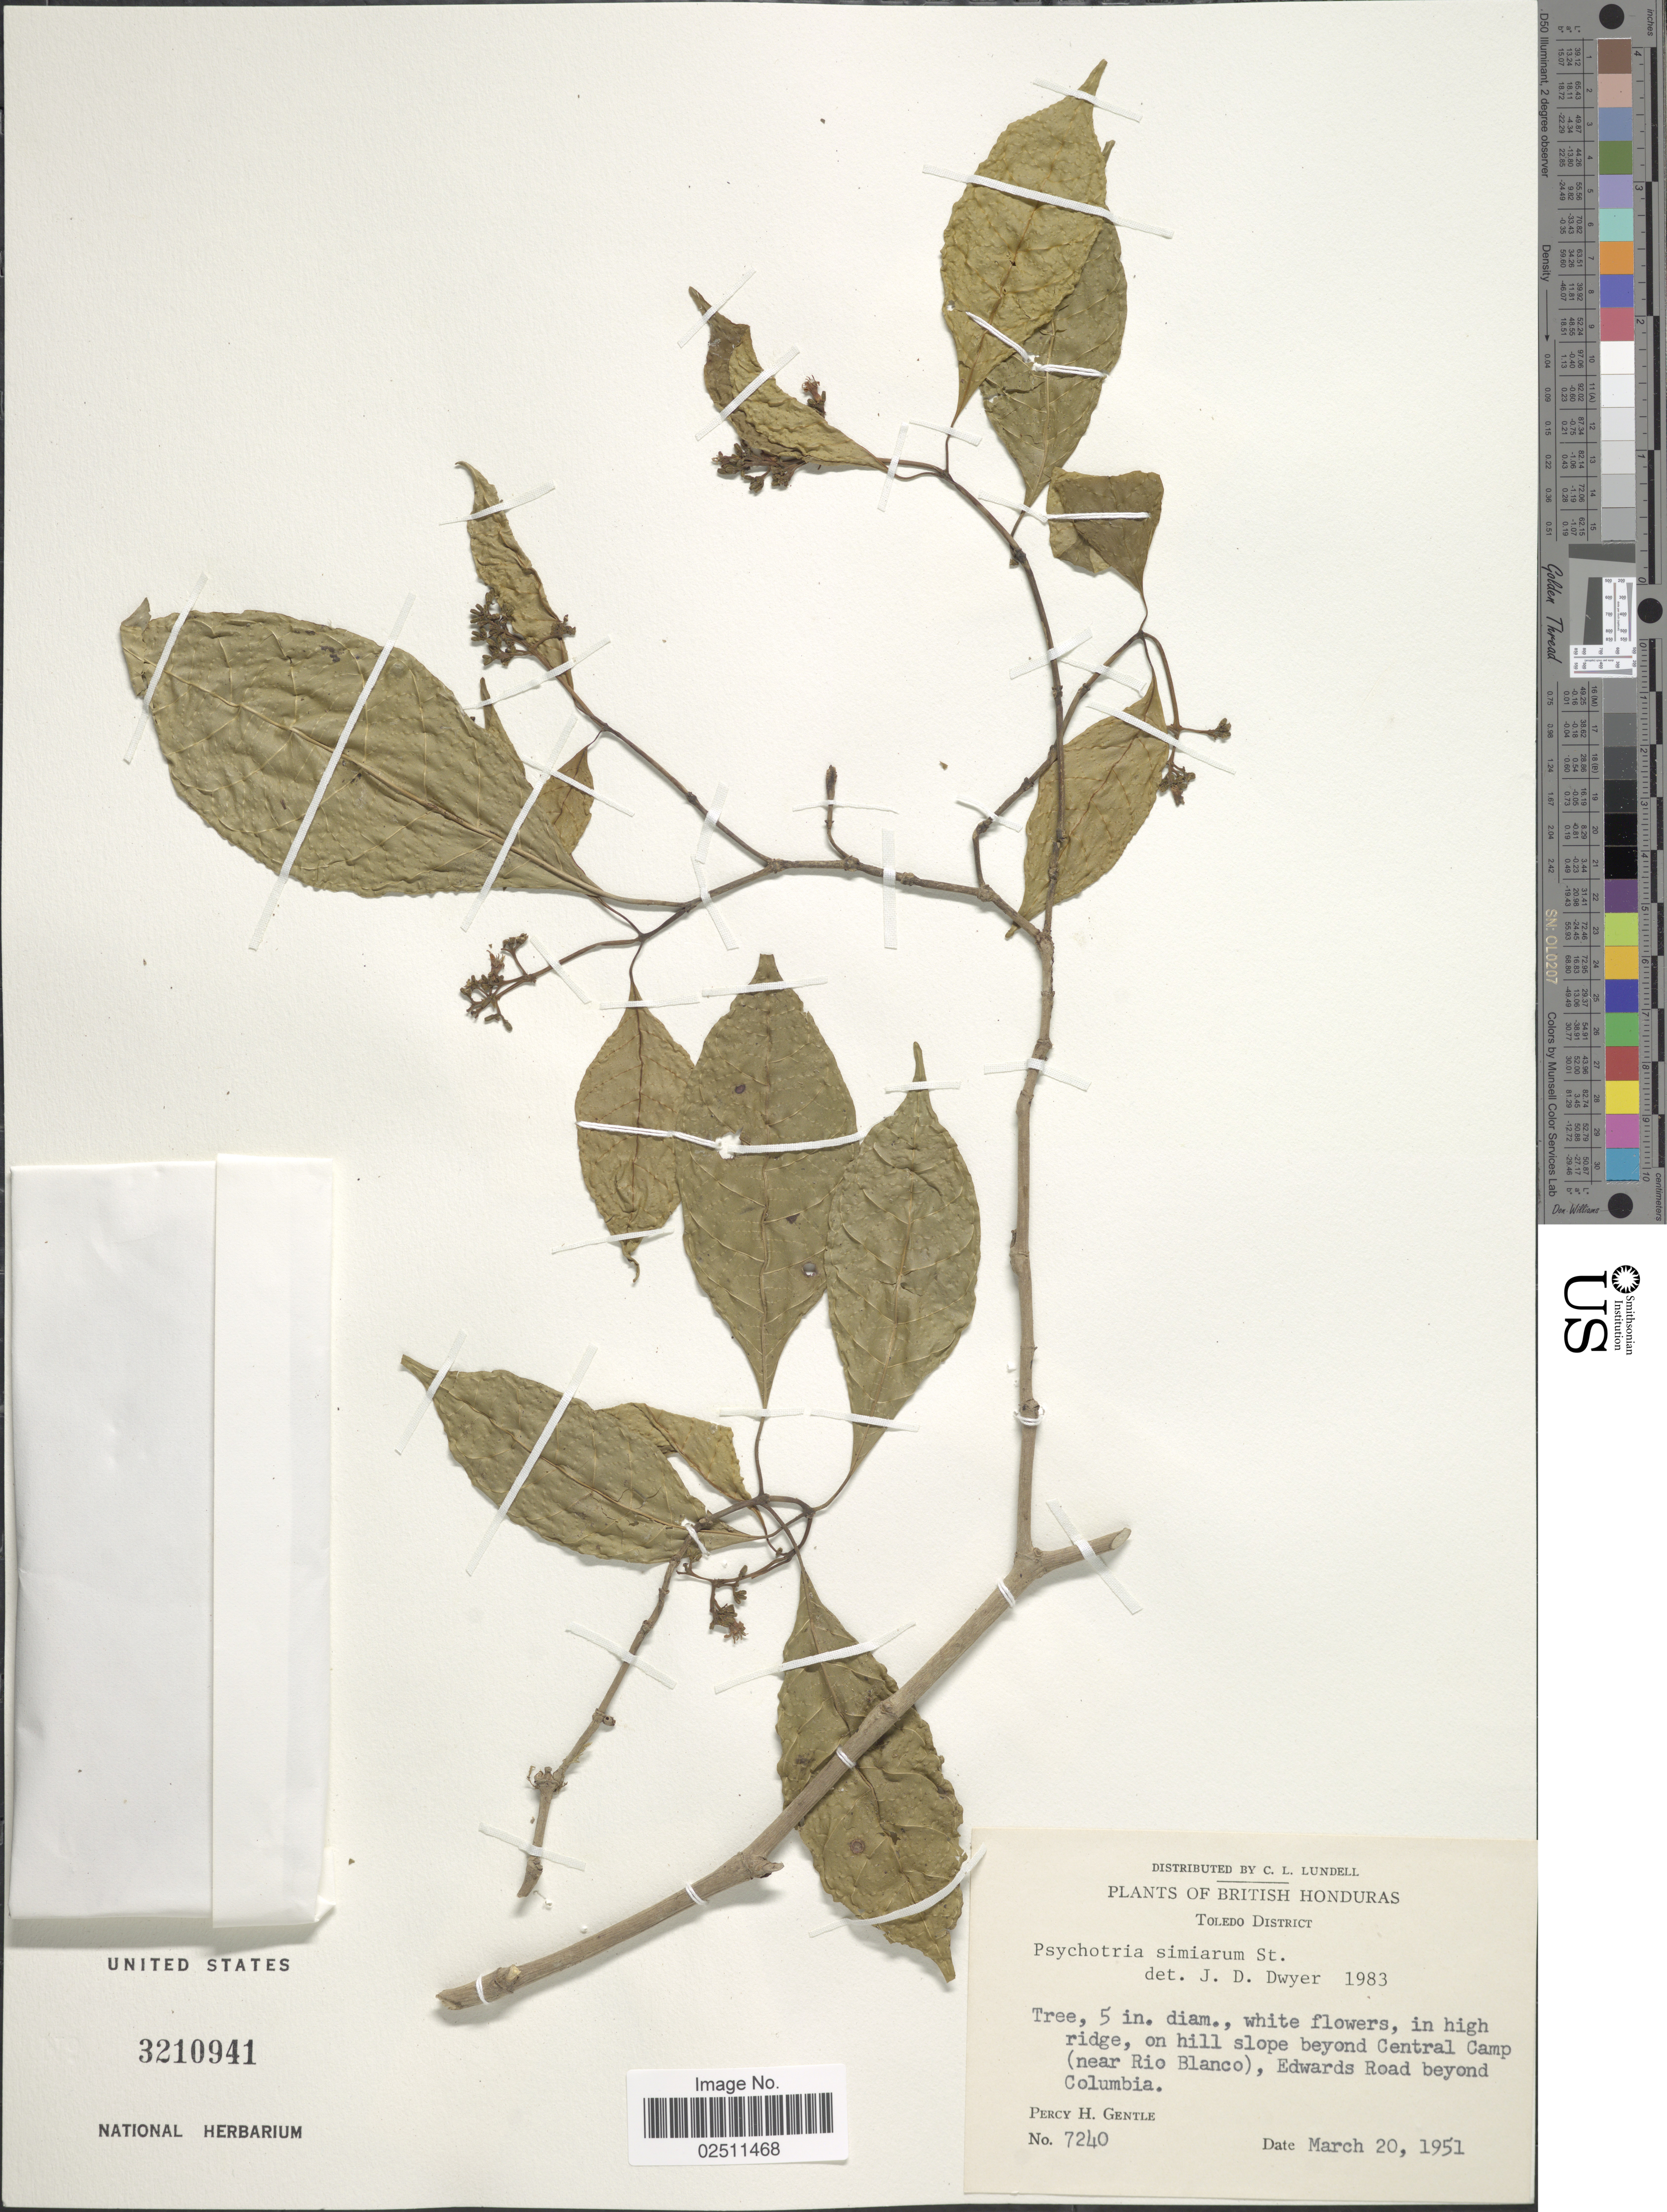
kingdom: Plantae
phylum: Tracheophyta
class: Magnoliopsida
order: Gentianales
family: Rubiaceae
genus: Psychotria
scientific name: Psychotria simiarum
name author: Standl.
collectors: P. H. Gentle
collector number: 7240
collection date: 1951-03-20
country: Belize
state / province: Toledo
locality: British Honduras. Toledo District, on hill slope beyond Central Camp (near Rio Blanco), Edwards Road beyond Columbia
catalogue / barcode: US 3210941